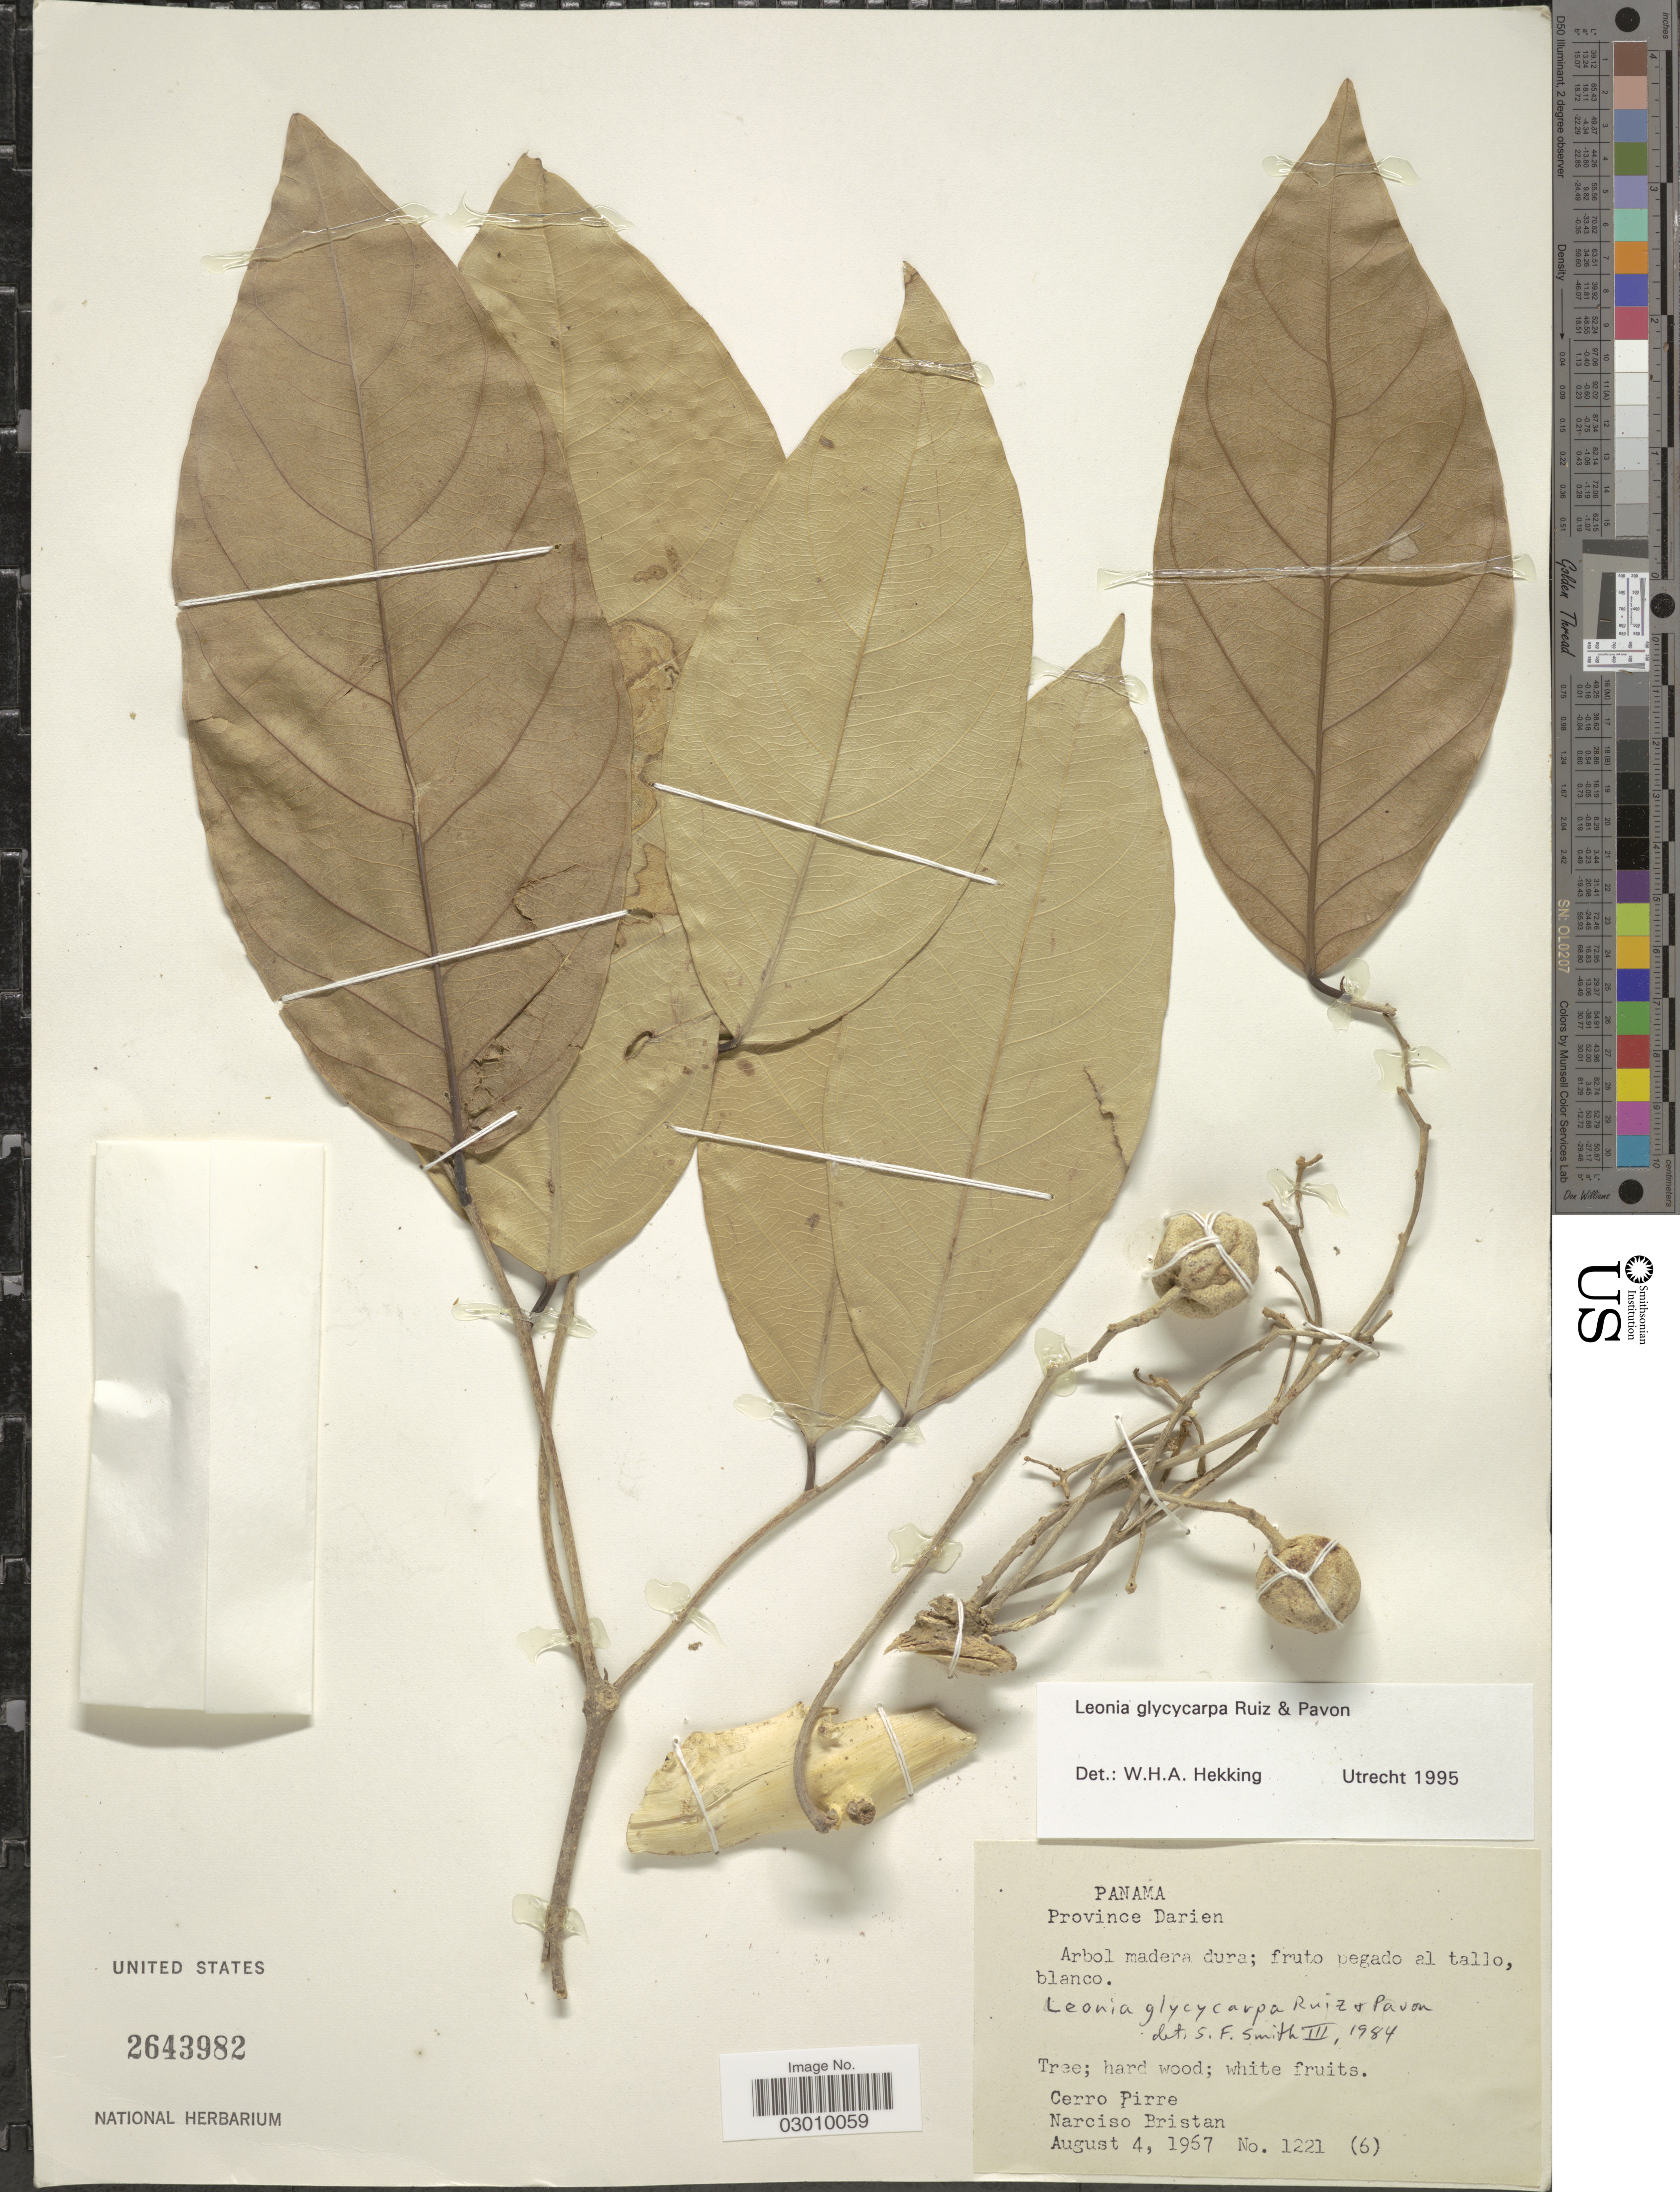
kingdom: Plantae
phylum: Tracheophyta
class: Magnoliopsida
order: Malpighiales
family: Violaceae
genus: Leonia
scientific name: Leonia glycycarpa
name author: Ruiz & Pav.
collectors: N. Bristan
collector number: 1221 (6)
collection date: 1967-08-04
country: Panama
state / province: Darién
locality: Cerro Pirre.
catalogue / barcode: US 2643982